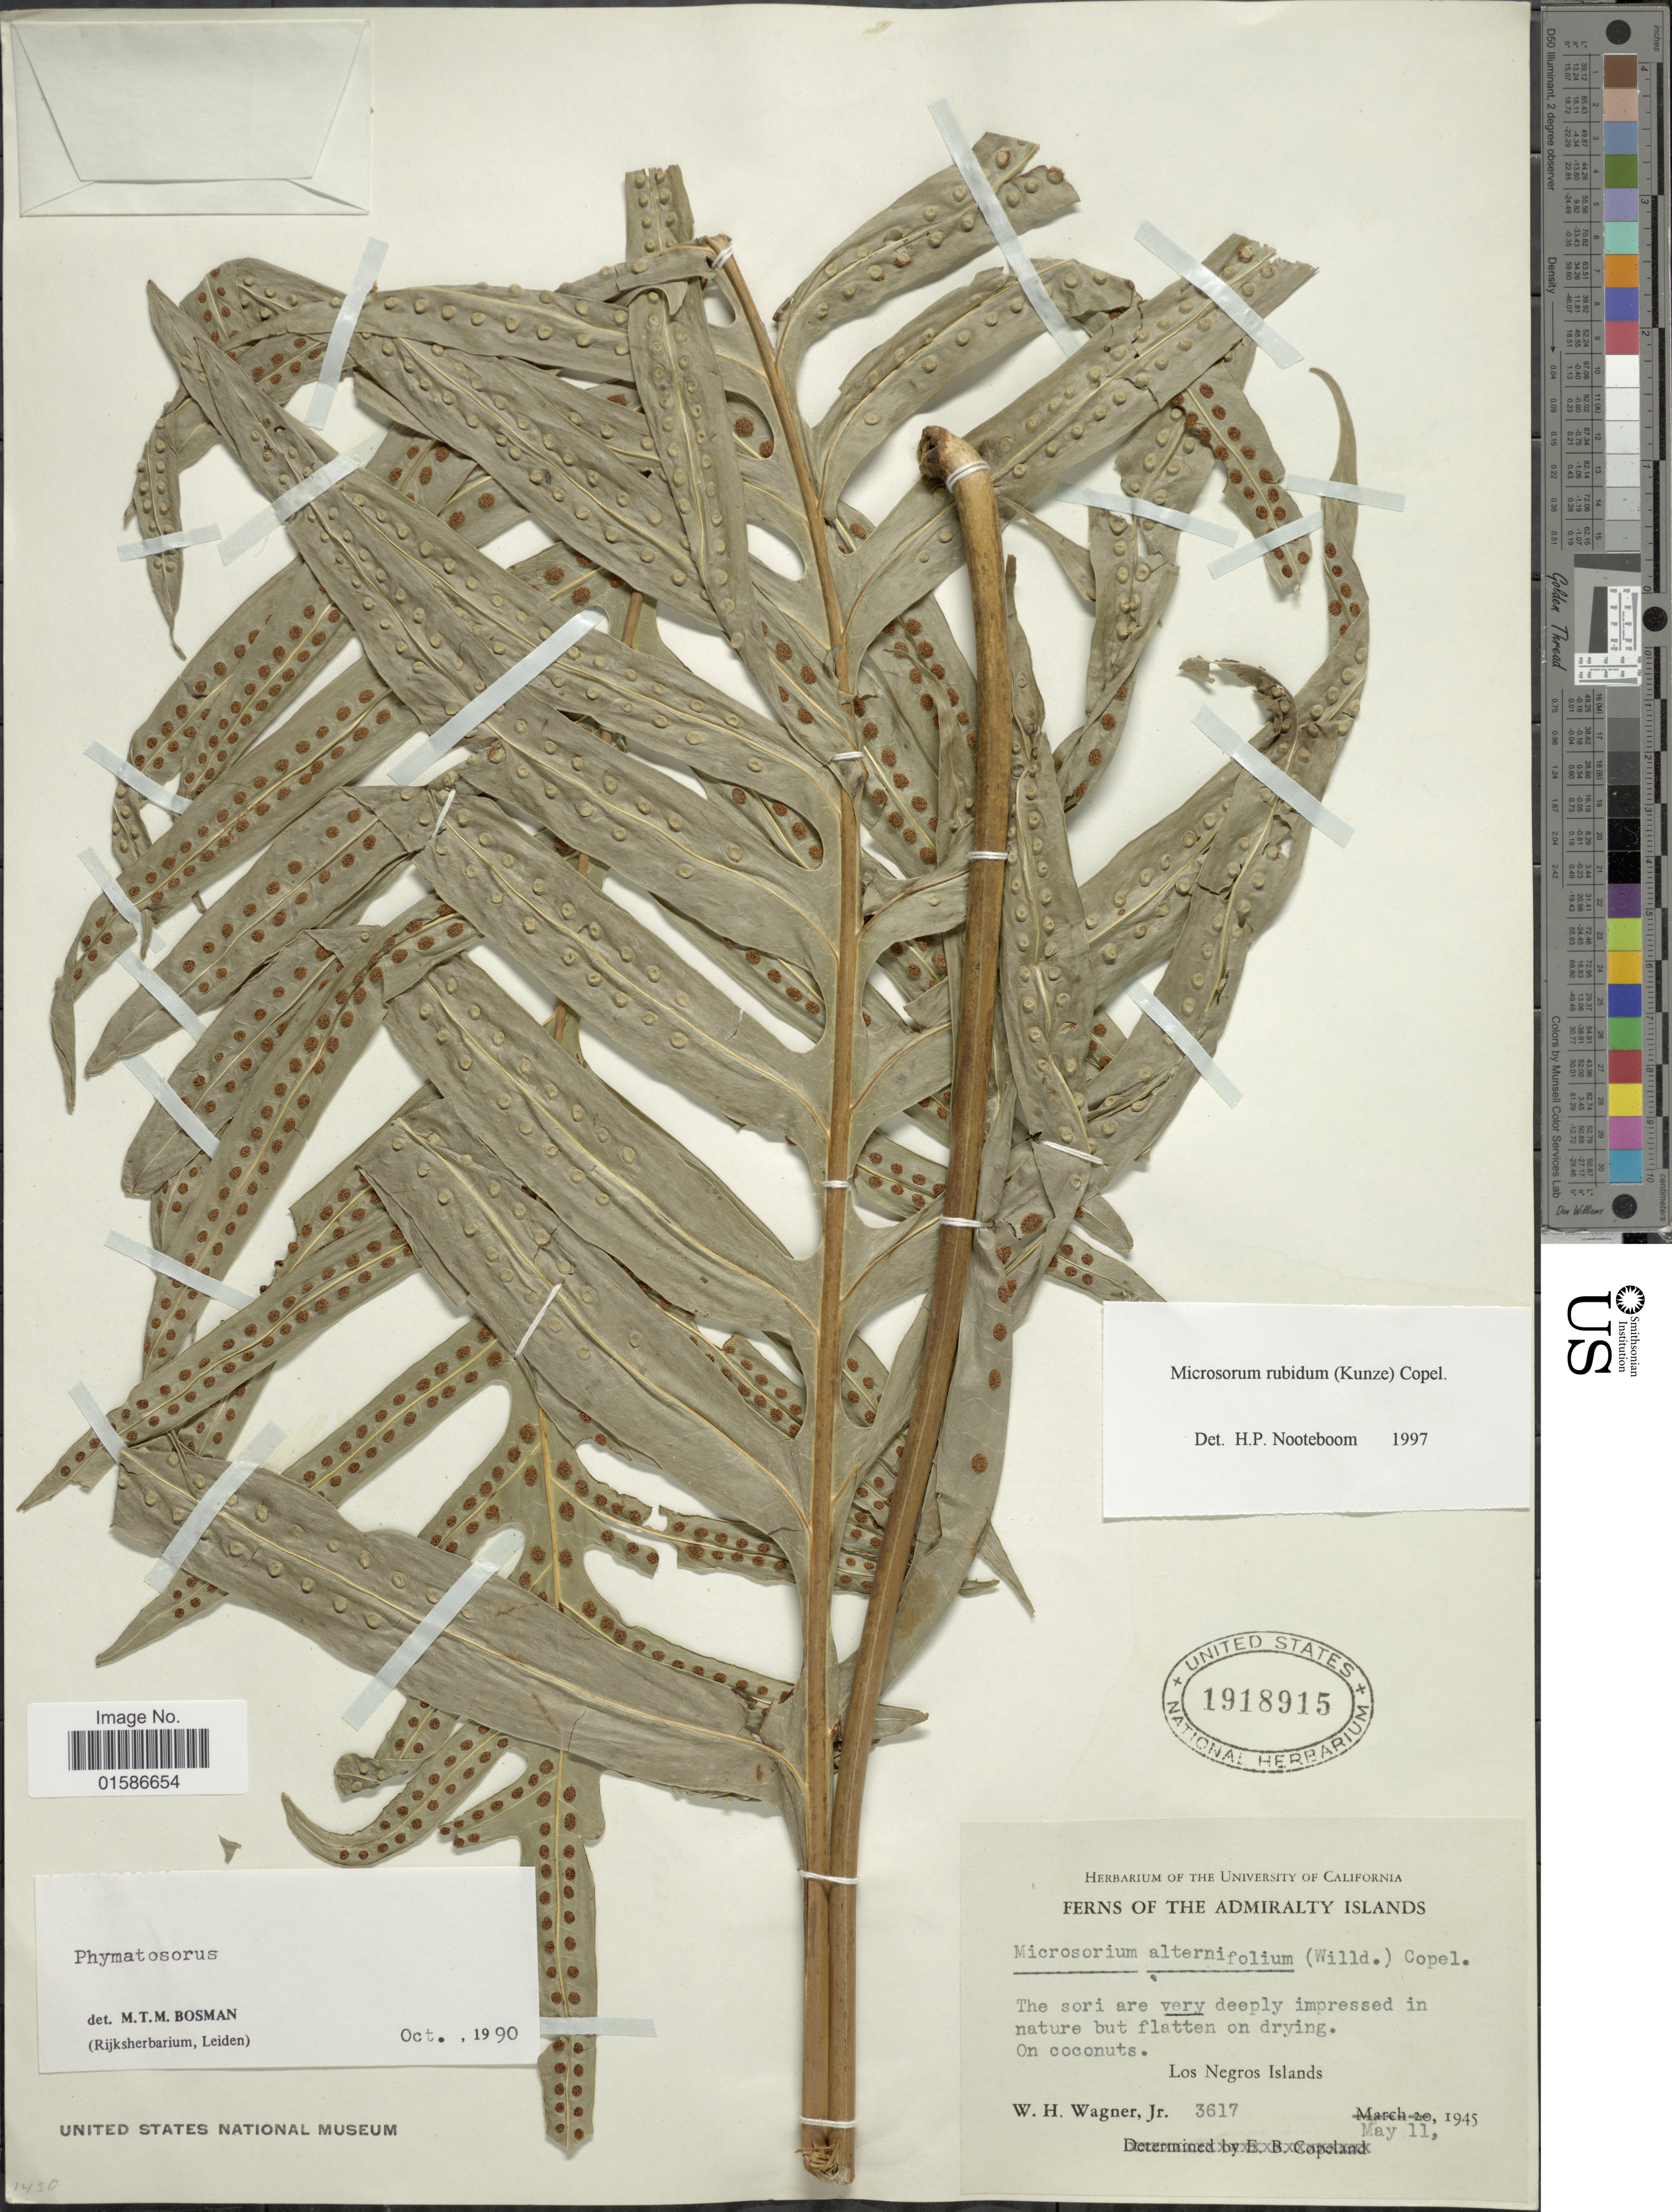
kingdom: Plantae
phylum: Tracheophyta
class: Polypodiopsida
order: Polypodiales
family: Polypodiaceae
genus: Microsorum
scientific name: Microsorum rubidum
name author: (Kunze) Copel.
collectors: W. H. Wagner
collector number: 3617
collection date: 1945-05-11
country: Papua New Guinea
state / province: Manus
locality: The Admiralty Islands, Los Negros Islands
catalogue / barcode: US 1918915